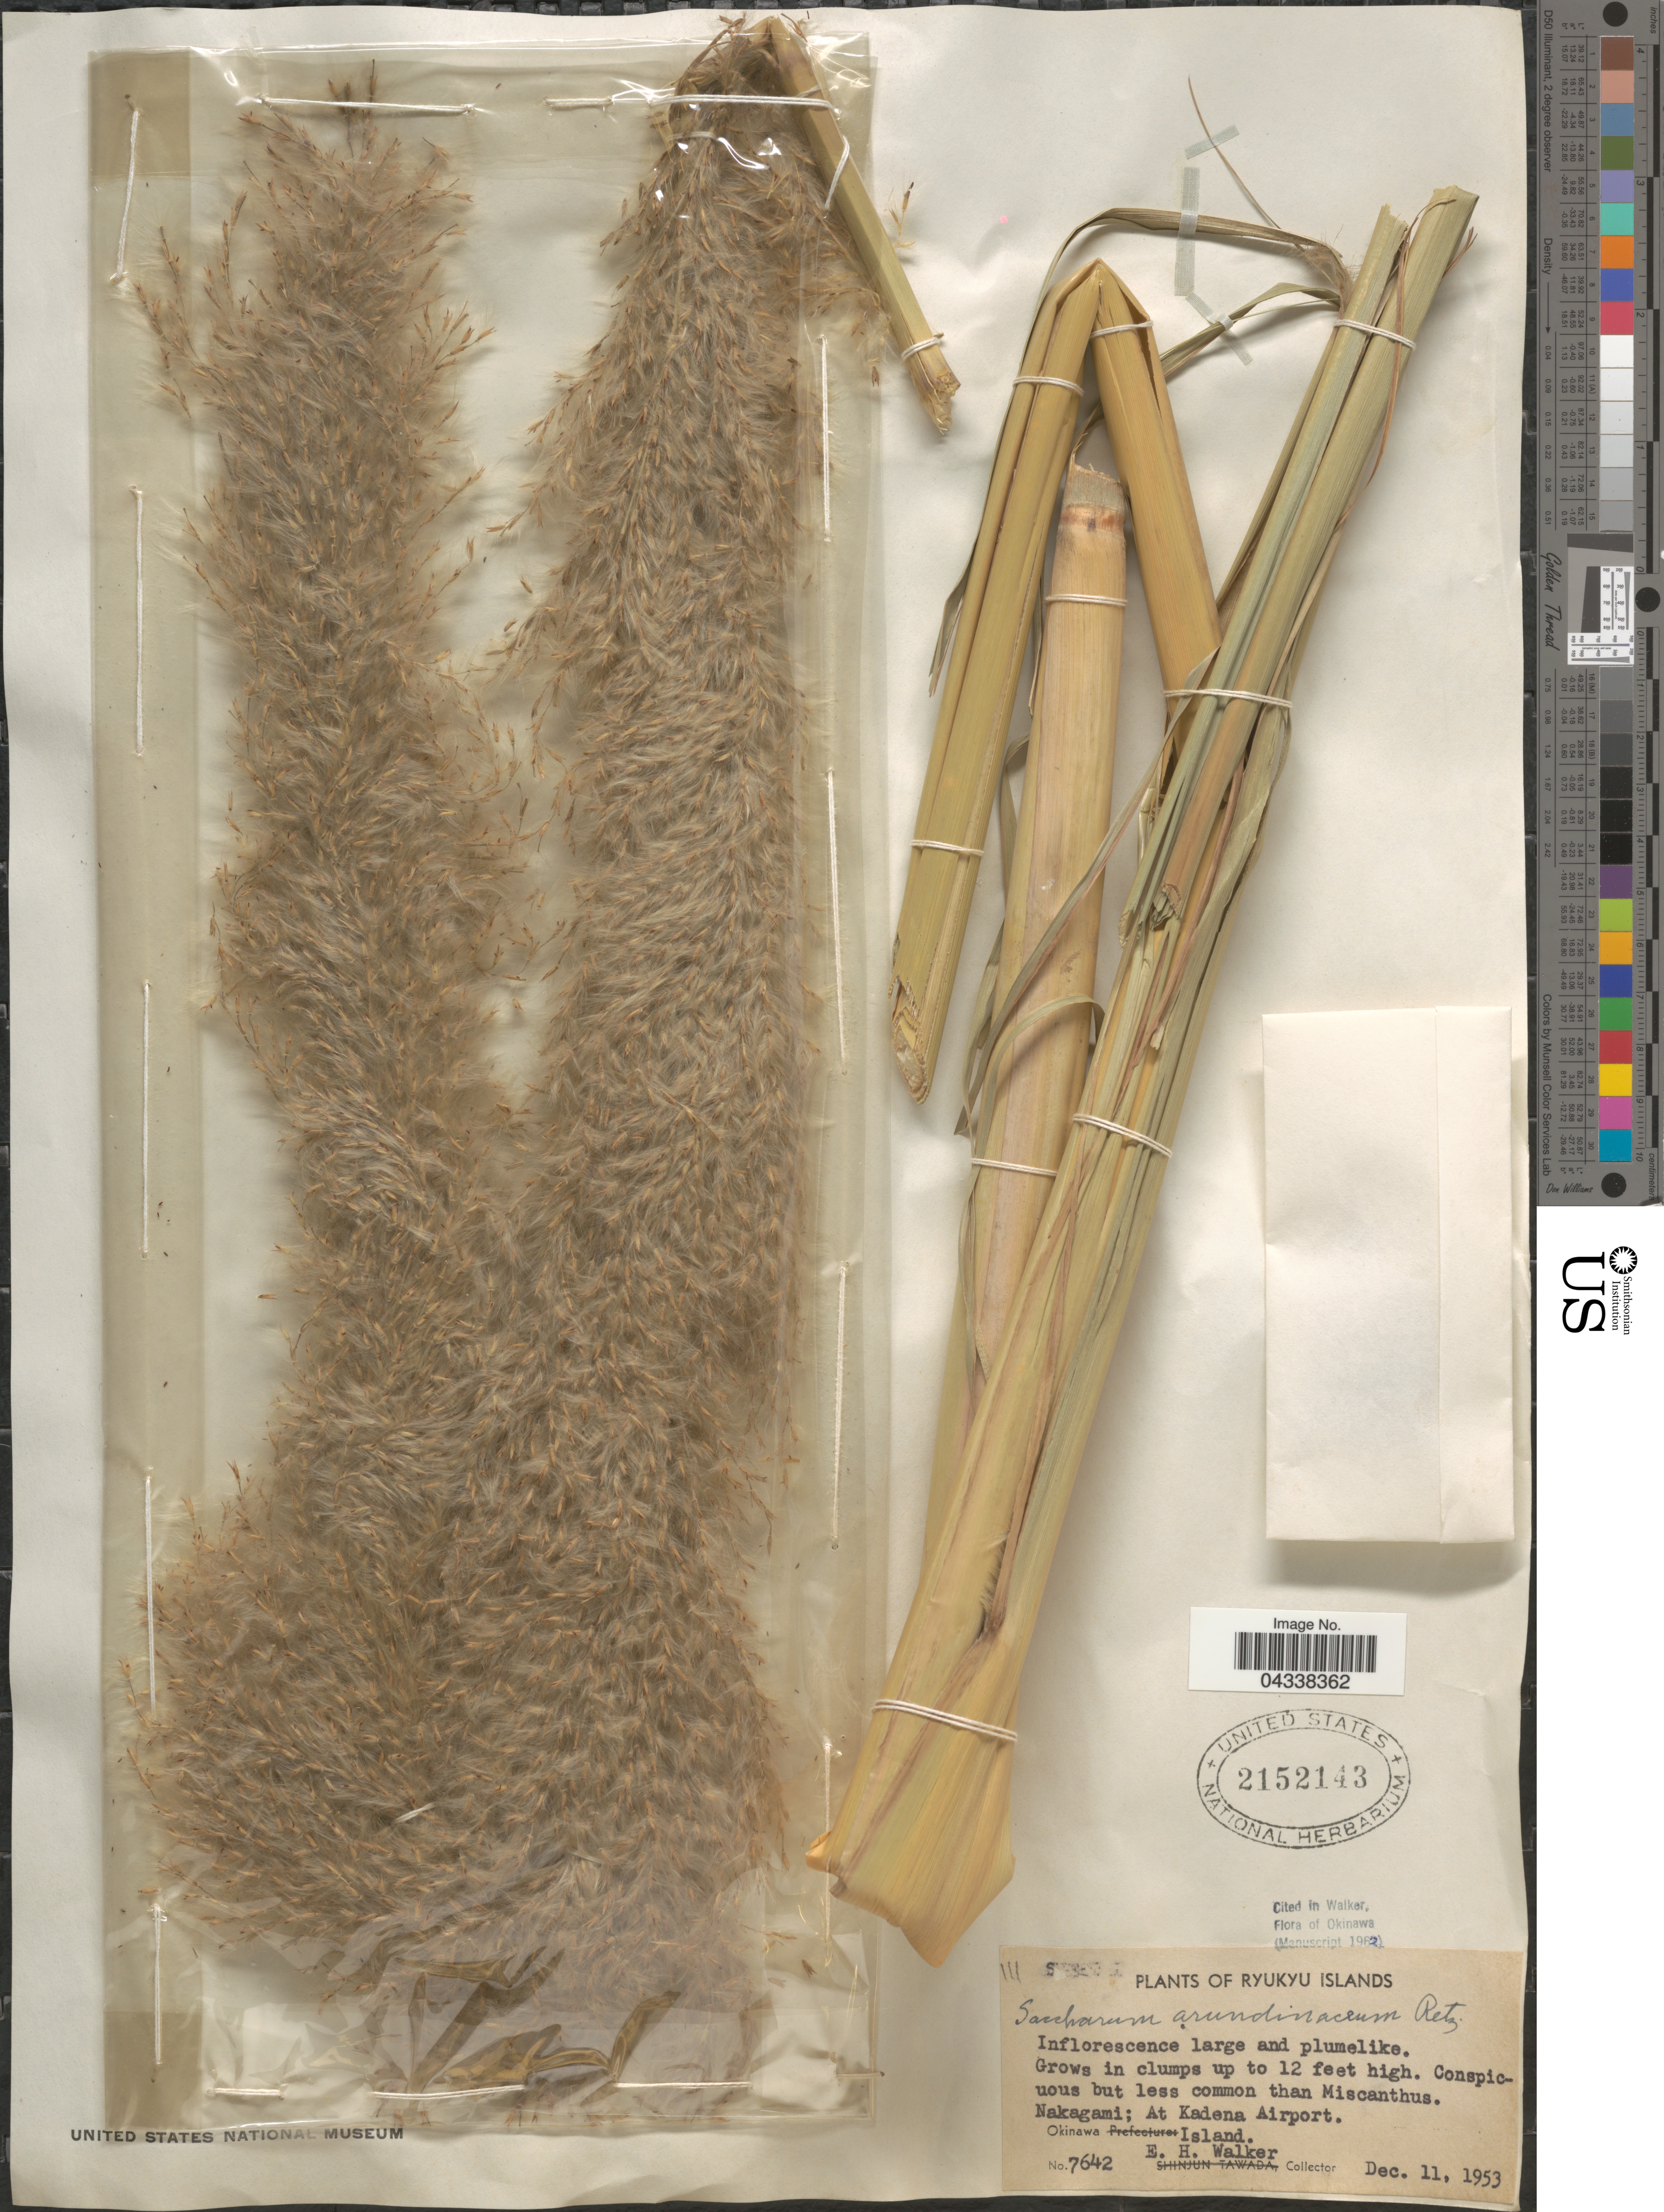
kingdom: Plantae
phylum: Tracheophyta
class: Liliopsida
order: Poales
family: Poaceae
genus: Tripidium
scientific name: Tripidium arundinaceum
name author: (Retz.) Welker et al.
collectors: E. H. Walker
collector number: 7642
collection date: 1953-12-11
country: Japan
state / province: Okinawa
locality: Ryukyu Islands. Nakagami; At Kadena Airport. Okinawa Island.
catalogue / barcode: US 2152143